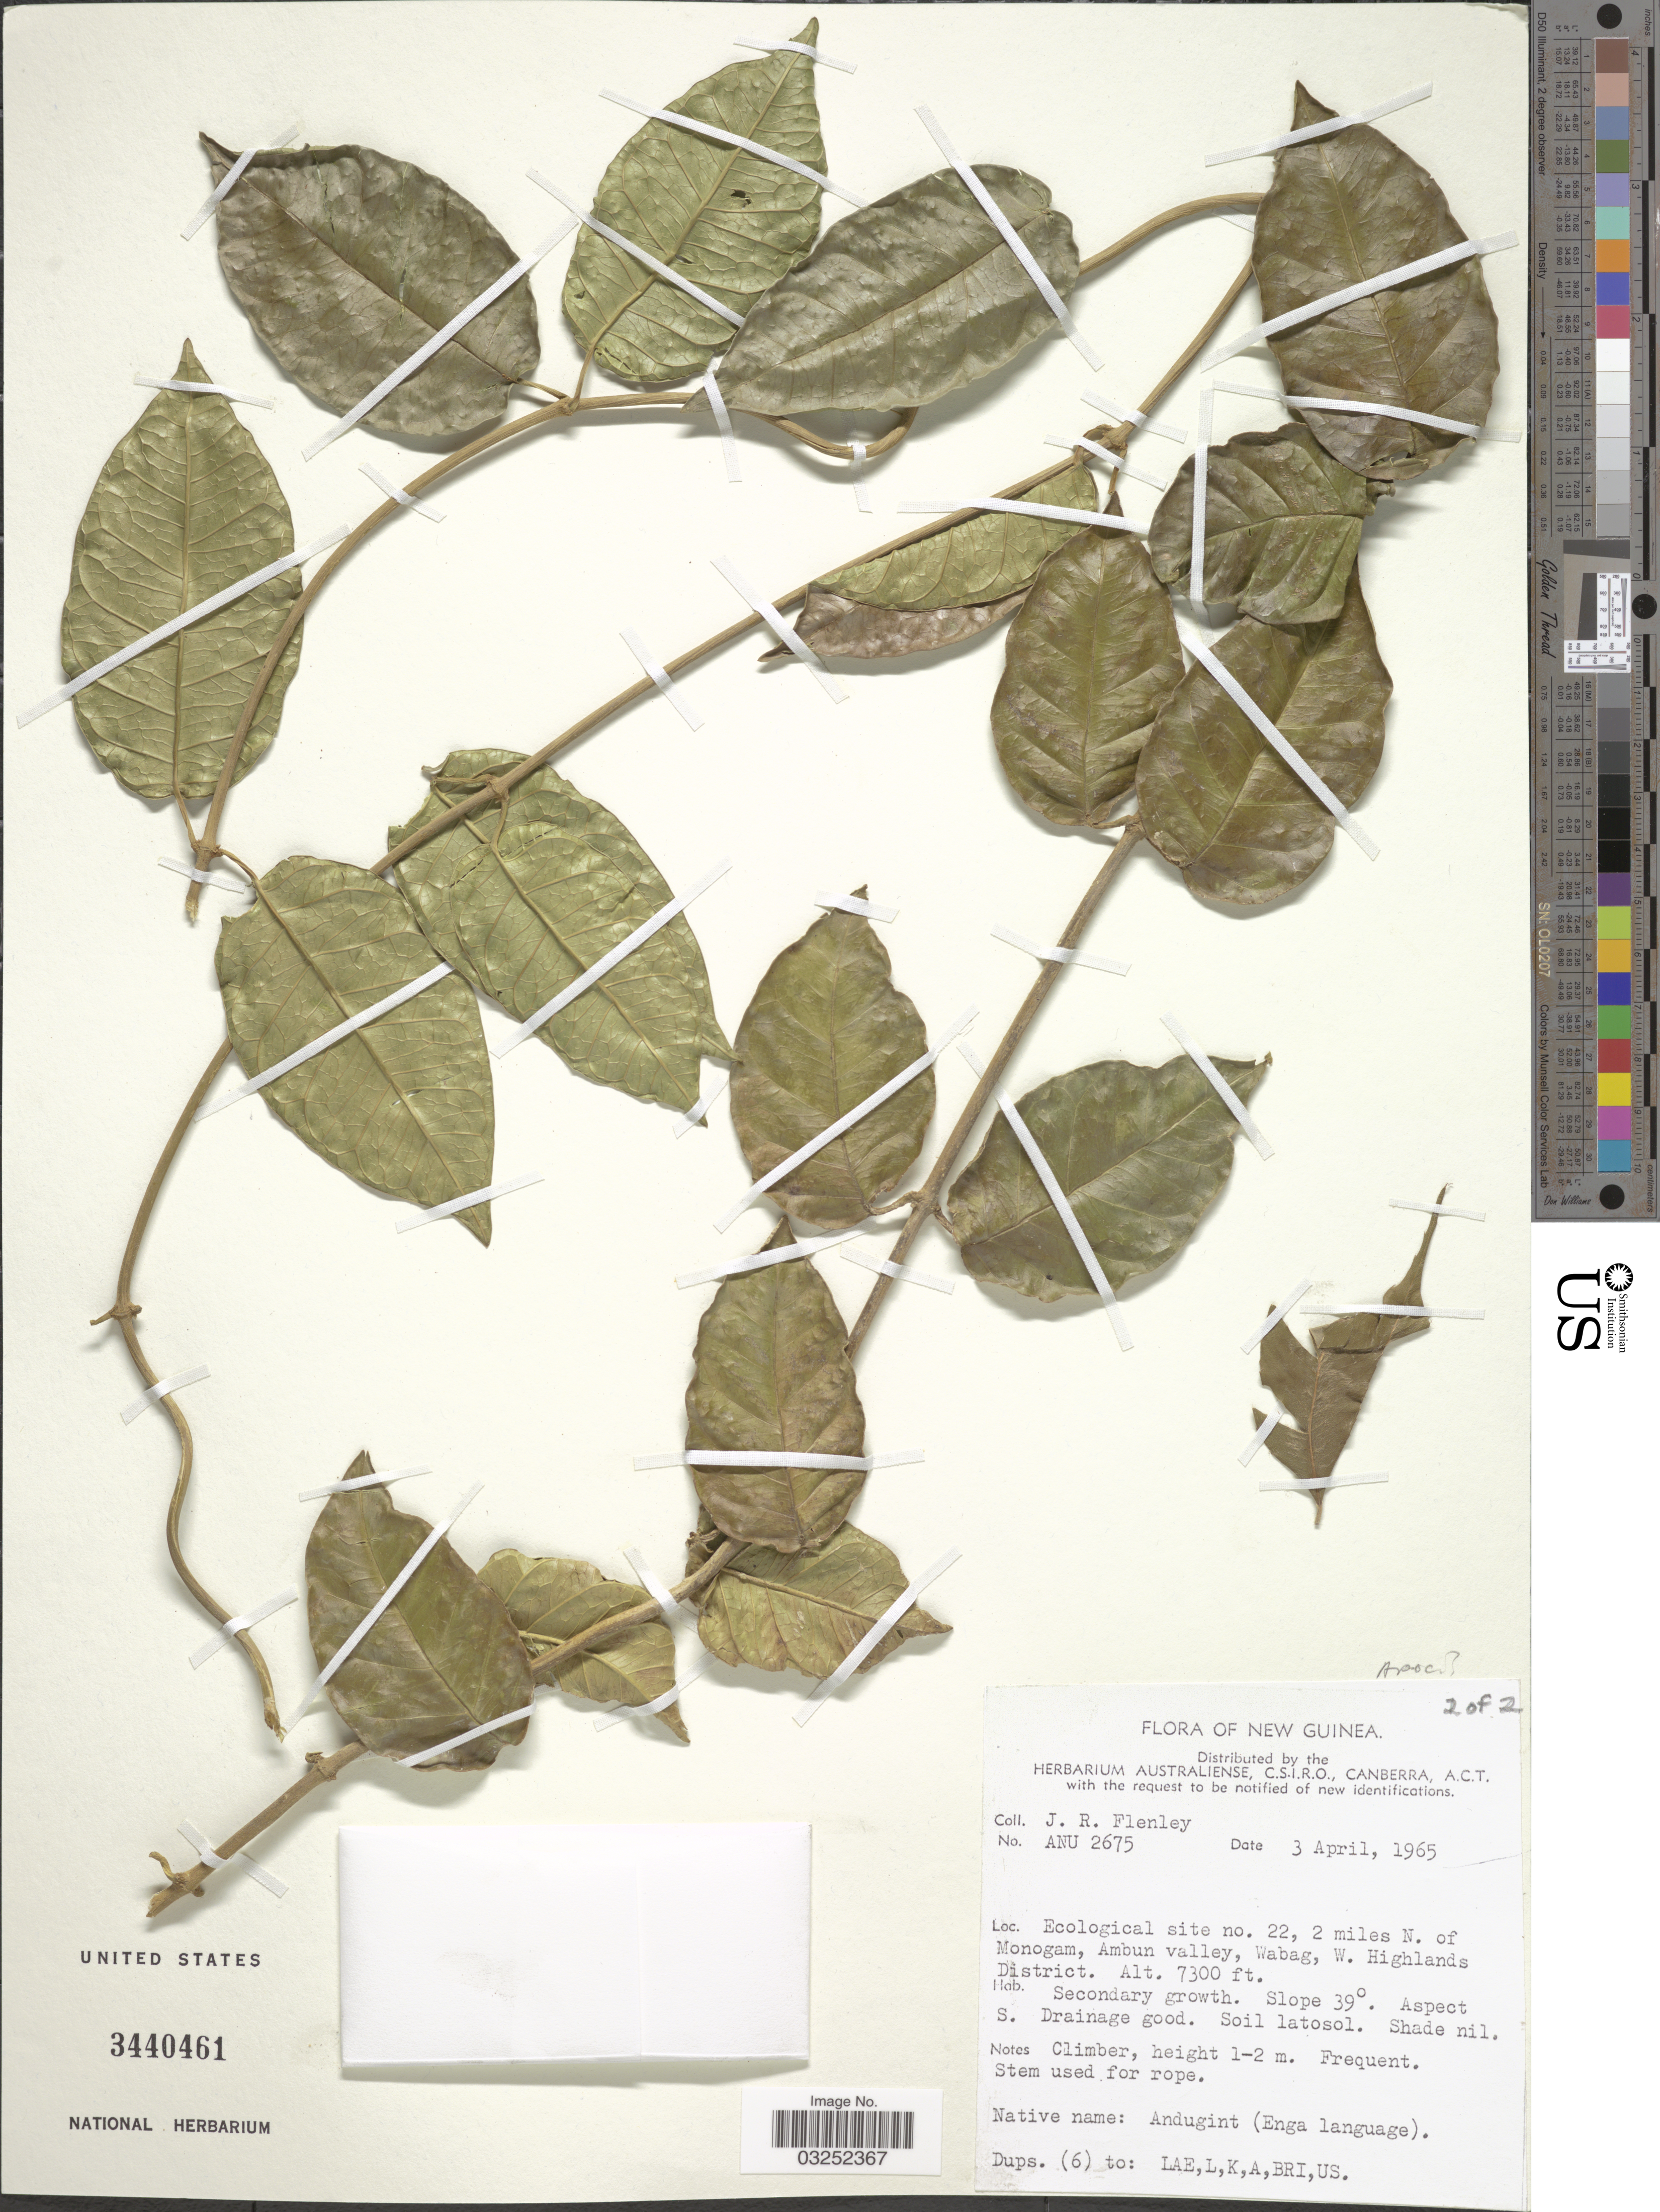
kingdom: Plantae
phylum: Tracheophyta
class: Magnoliopsida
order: Gentianales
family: Apocynaceae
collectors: J. Flenley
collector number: ANU2675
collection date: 1965-04-03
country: Papua New Guinea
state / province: Western Highlands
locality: New Guinea, Ecological site no. 22, 2 miles N. of Monogam, Ambun valley, Wabag, W. Highlands District.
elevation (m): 2225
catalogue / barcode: US 3440461